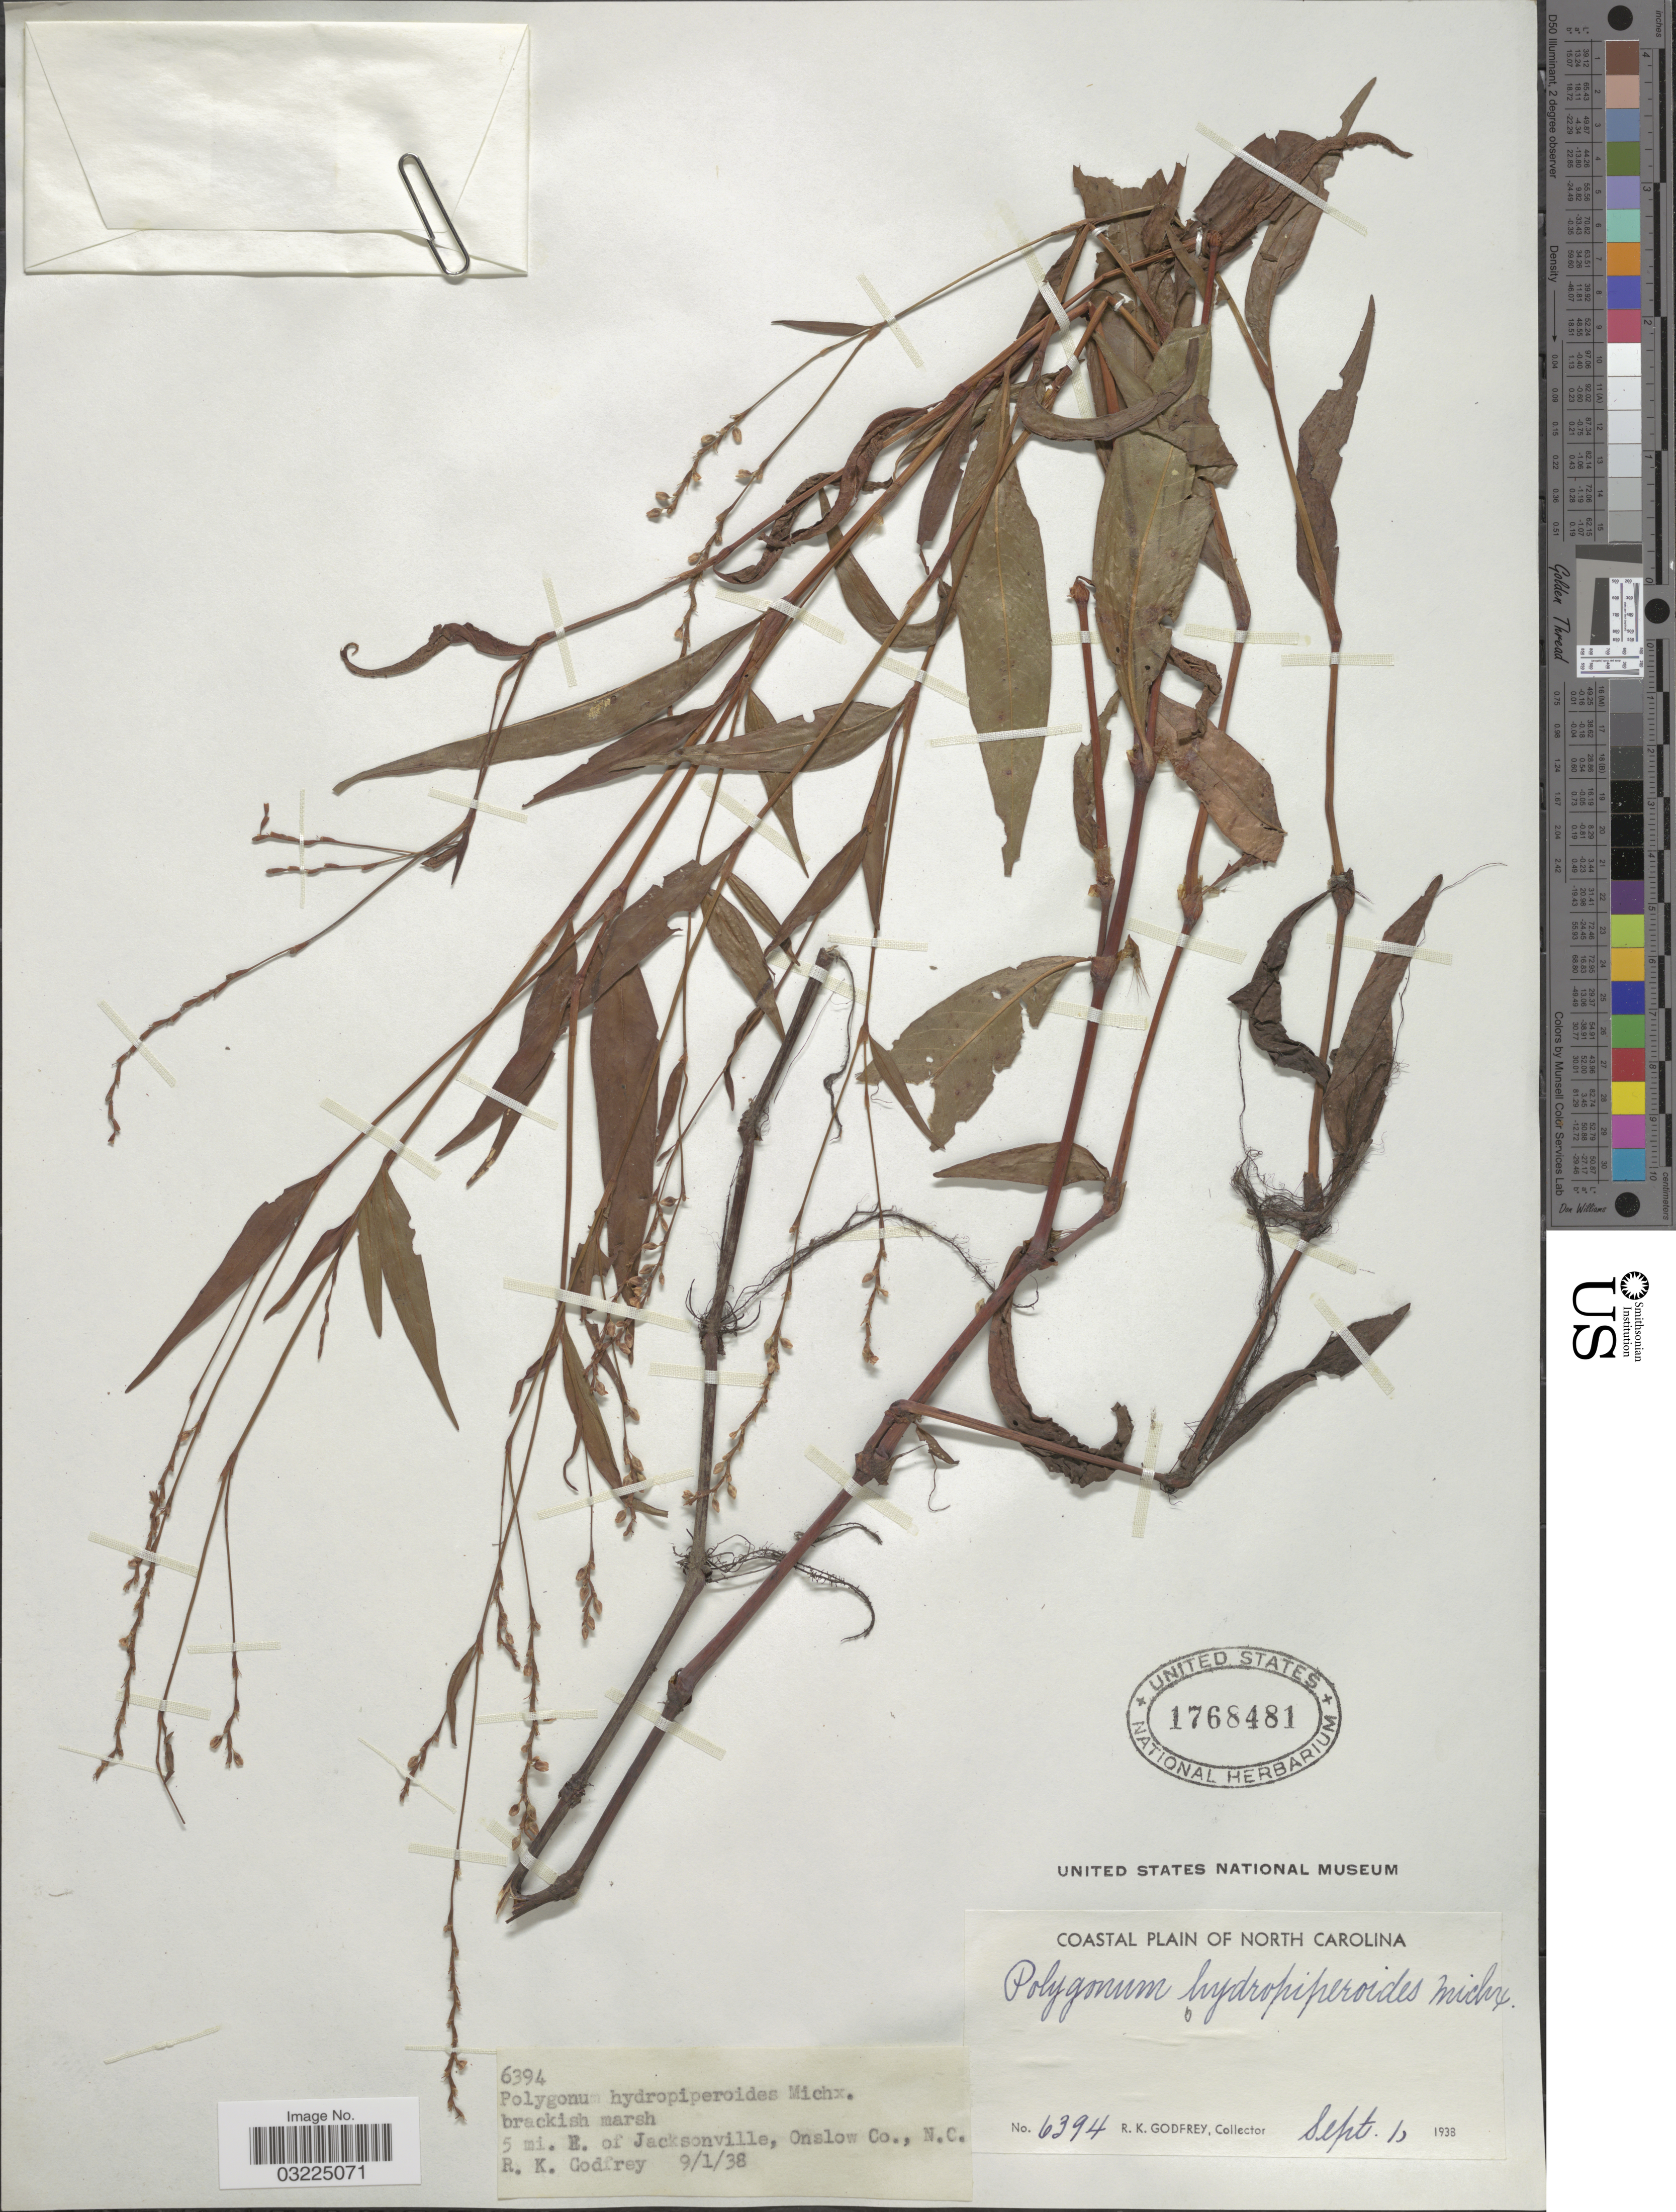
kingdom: Plantae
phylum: Tracheophyta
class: Magnoliopsida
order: Caryophyllales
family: Polygonaceae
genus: Persicaria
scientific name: Persicaria punctata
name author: (Elliott) Small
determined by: Atha, D. E.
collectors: R. K. Godfrey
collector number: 6394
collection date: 1938-09-01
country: United States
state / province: North Carolina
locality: Coastal Plain of North Carolina, 5 mi. E. of Jacksonville, Onslow Co.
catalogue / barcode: US 1768481